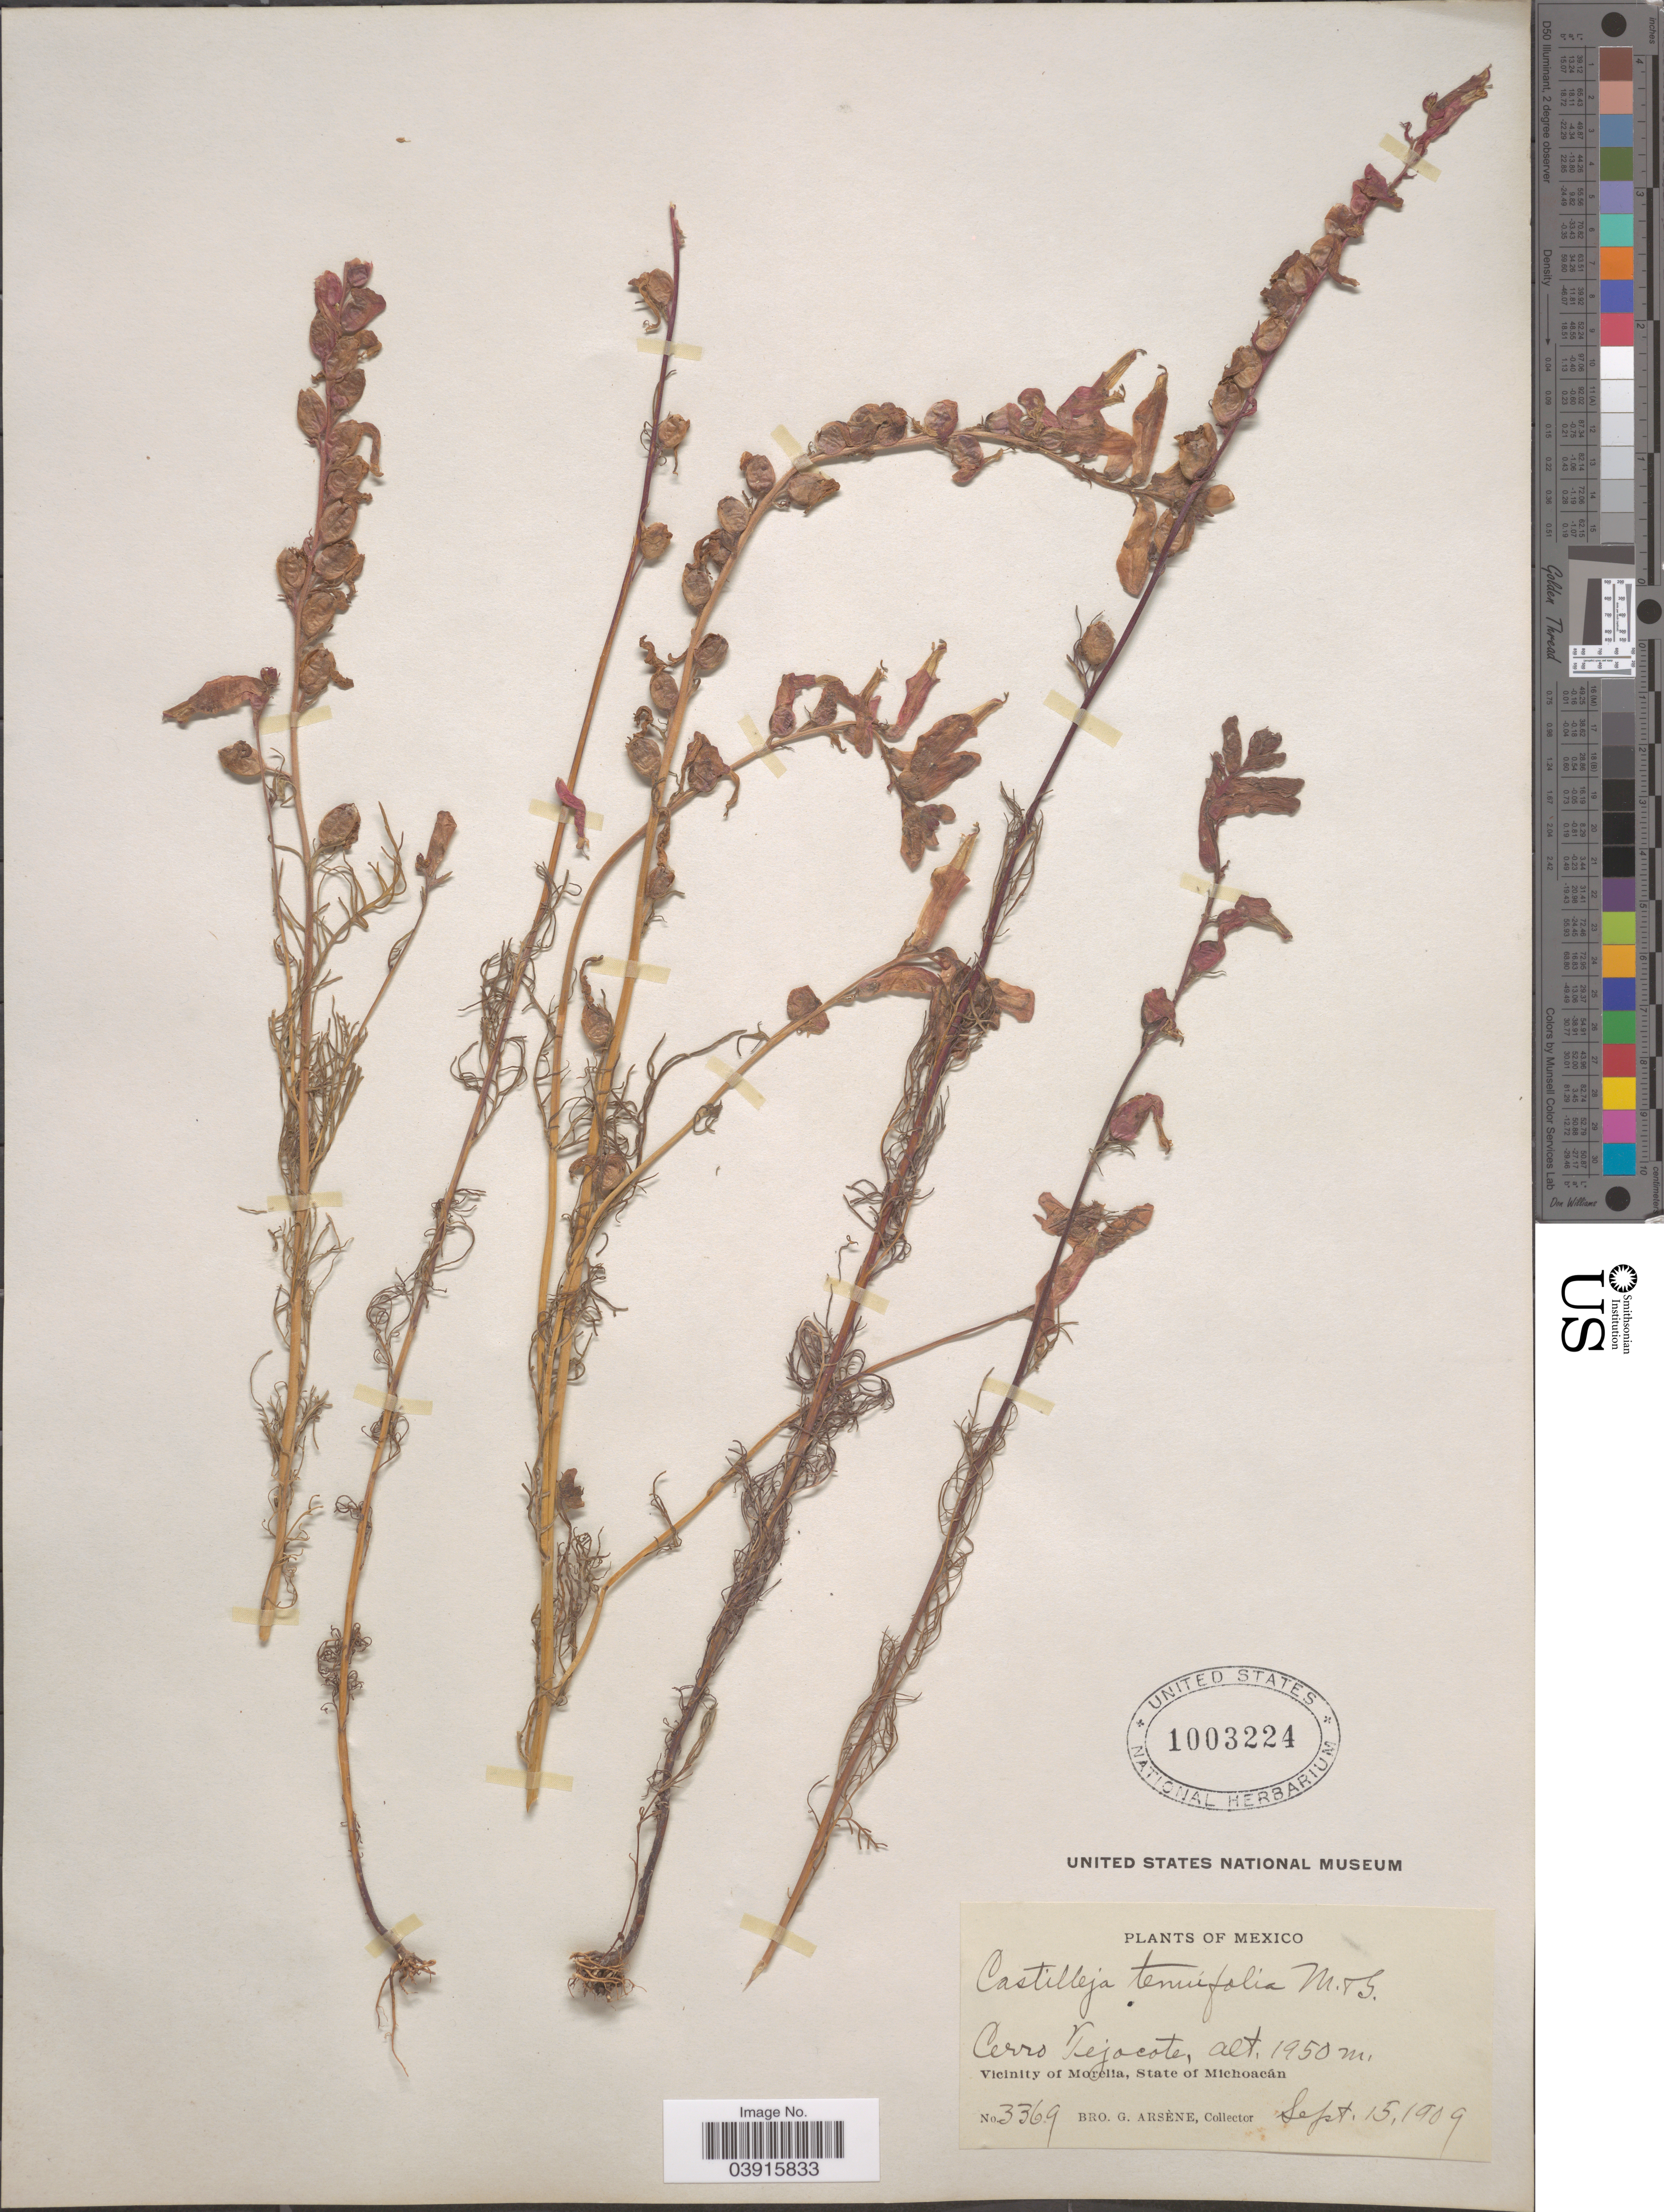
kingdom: Plantae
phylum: Tracheophyta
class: Magnoliopsida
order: Lamiales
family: Orobanchaceae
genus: Castilleja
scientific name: Castilleja tenuiflora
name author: Benth.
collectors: Bro. G. Arsène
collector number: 3369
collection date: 1909-09-15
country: Mexico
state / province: Michoacán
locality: Cerro Tejocote, Vicinity of Morelia.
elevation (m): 1950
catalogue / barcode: US 1003224